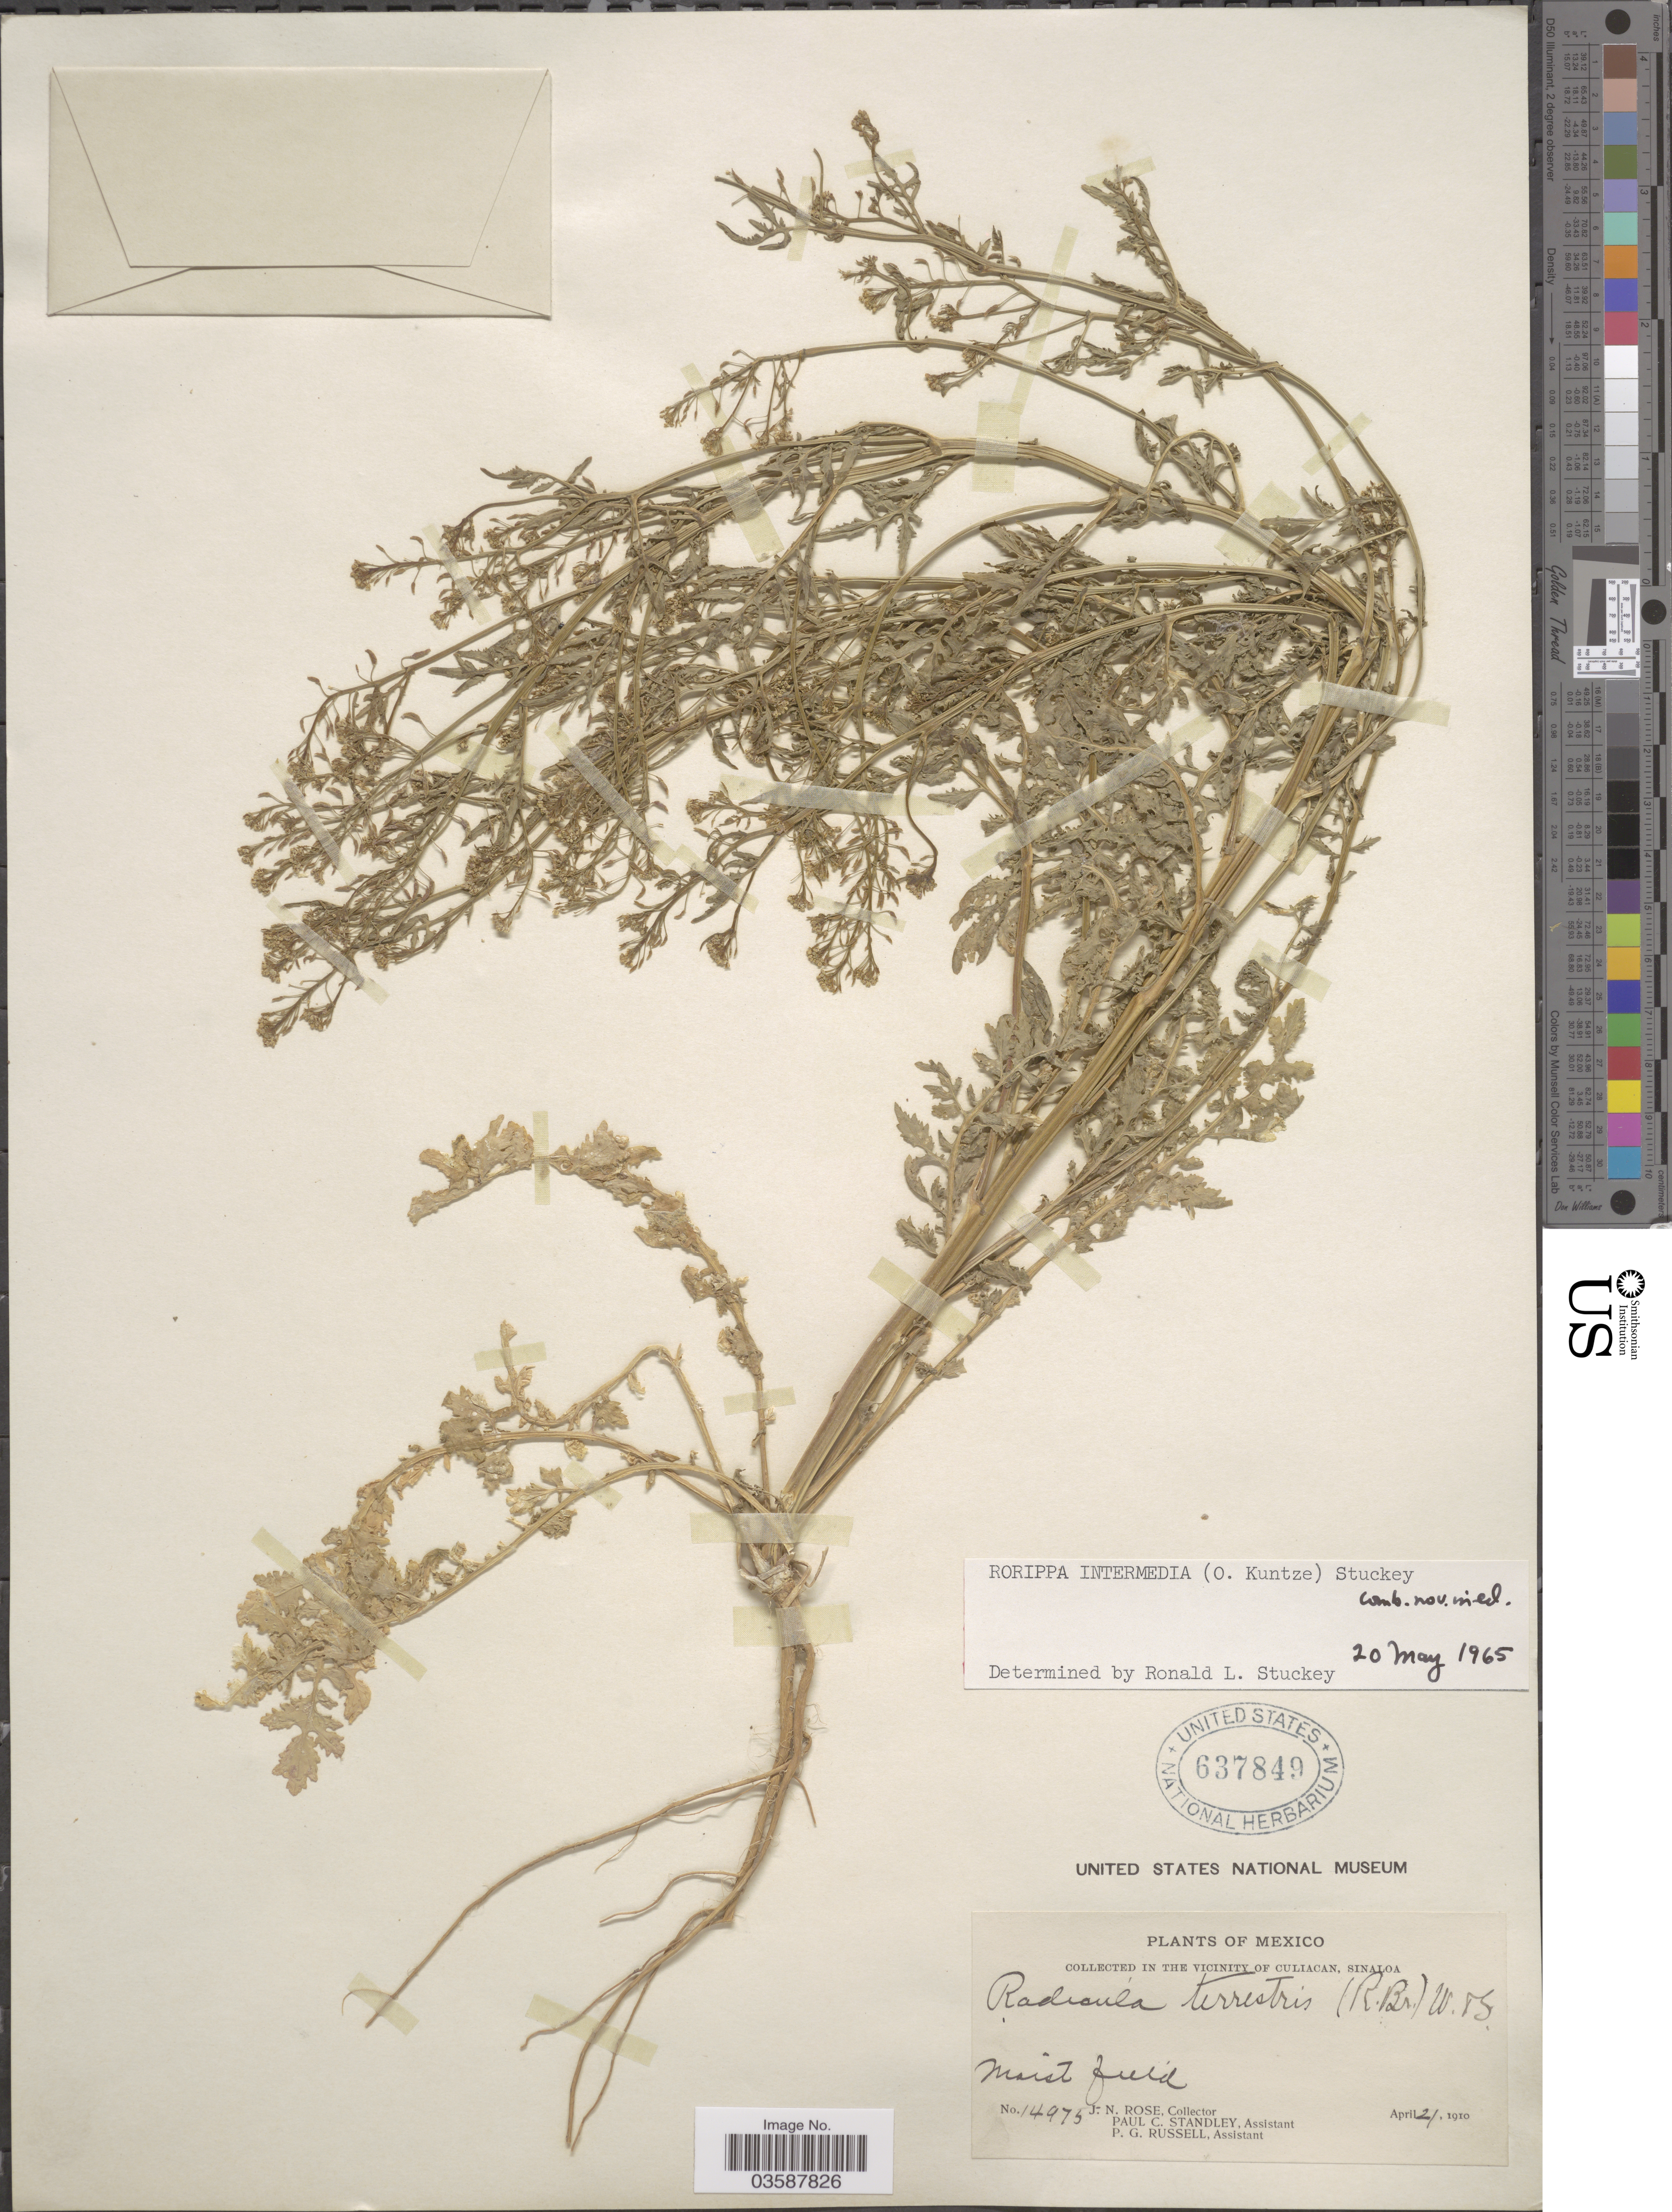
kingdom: Plantae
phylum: Tracheophyta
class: Magnoliopsida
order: Brassicales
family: Brassicaceae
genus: Rorippa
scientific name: Rorippa intermedia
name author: (Kuntze) Stuckey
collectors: J. N. Rose, P. C. Standley & P. G. Russell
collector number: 14975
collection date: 1910-04-21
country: Mexico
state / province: Sinaloa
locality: In The vicinity of Culiacan.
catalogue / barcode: US 637849